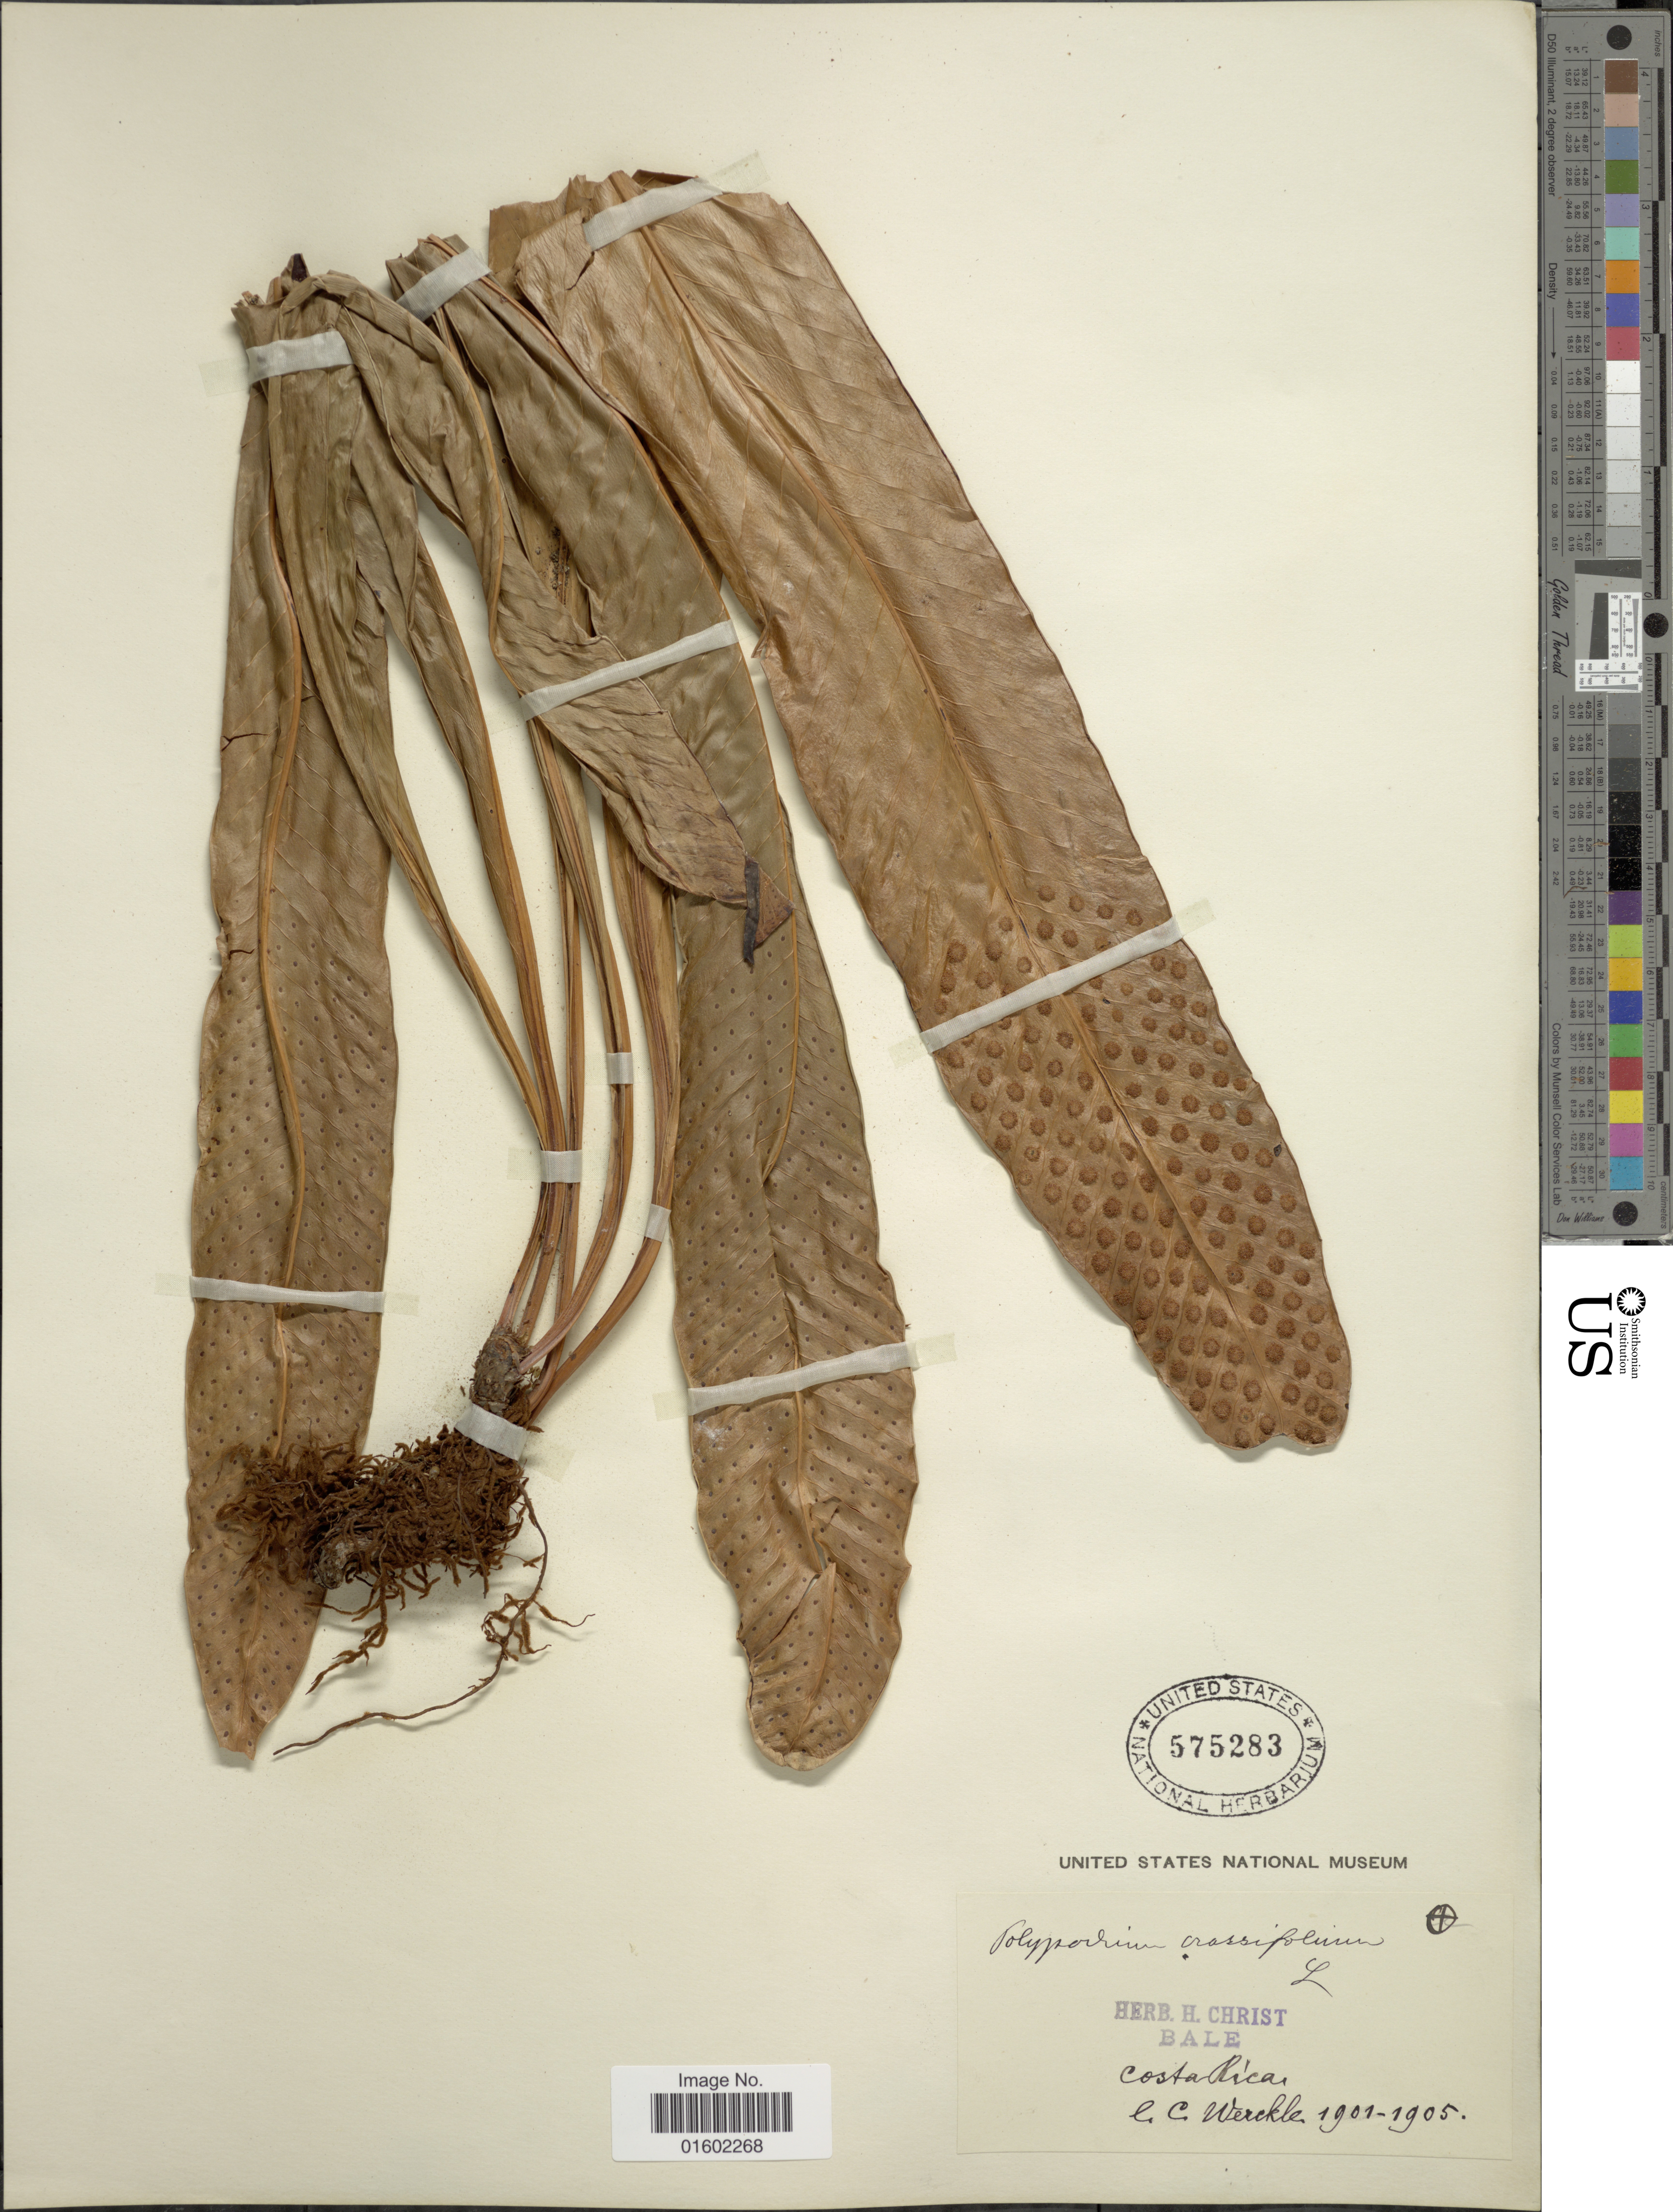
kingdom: Plantae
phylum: Tracheophyta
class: Polypodiopsida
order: Polypodiales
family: Polypodiaceae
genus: Niphidium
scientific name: Niphidium crassifolium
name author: (L.) Lellinger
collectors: C. C Wercklé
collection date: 1901/1905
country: Costa Rica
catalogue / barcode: US 575283